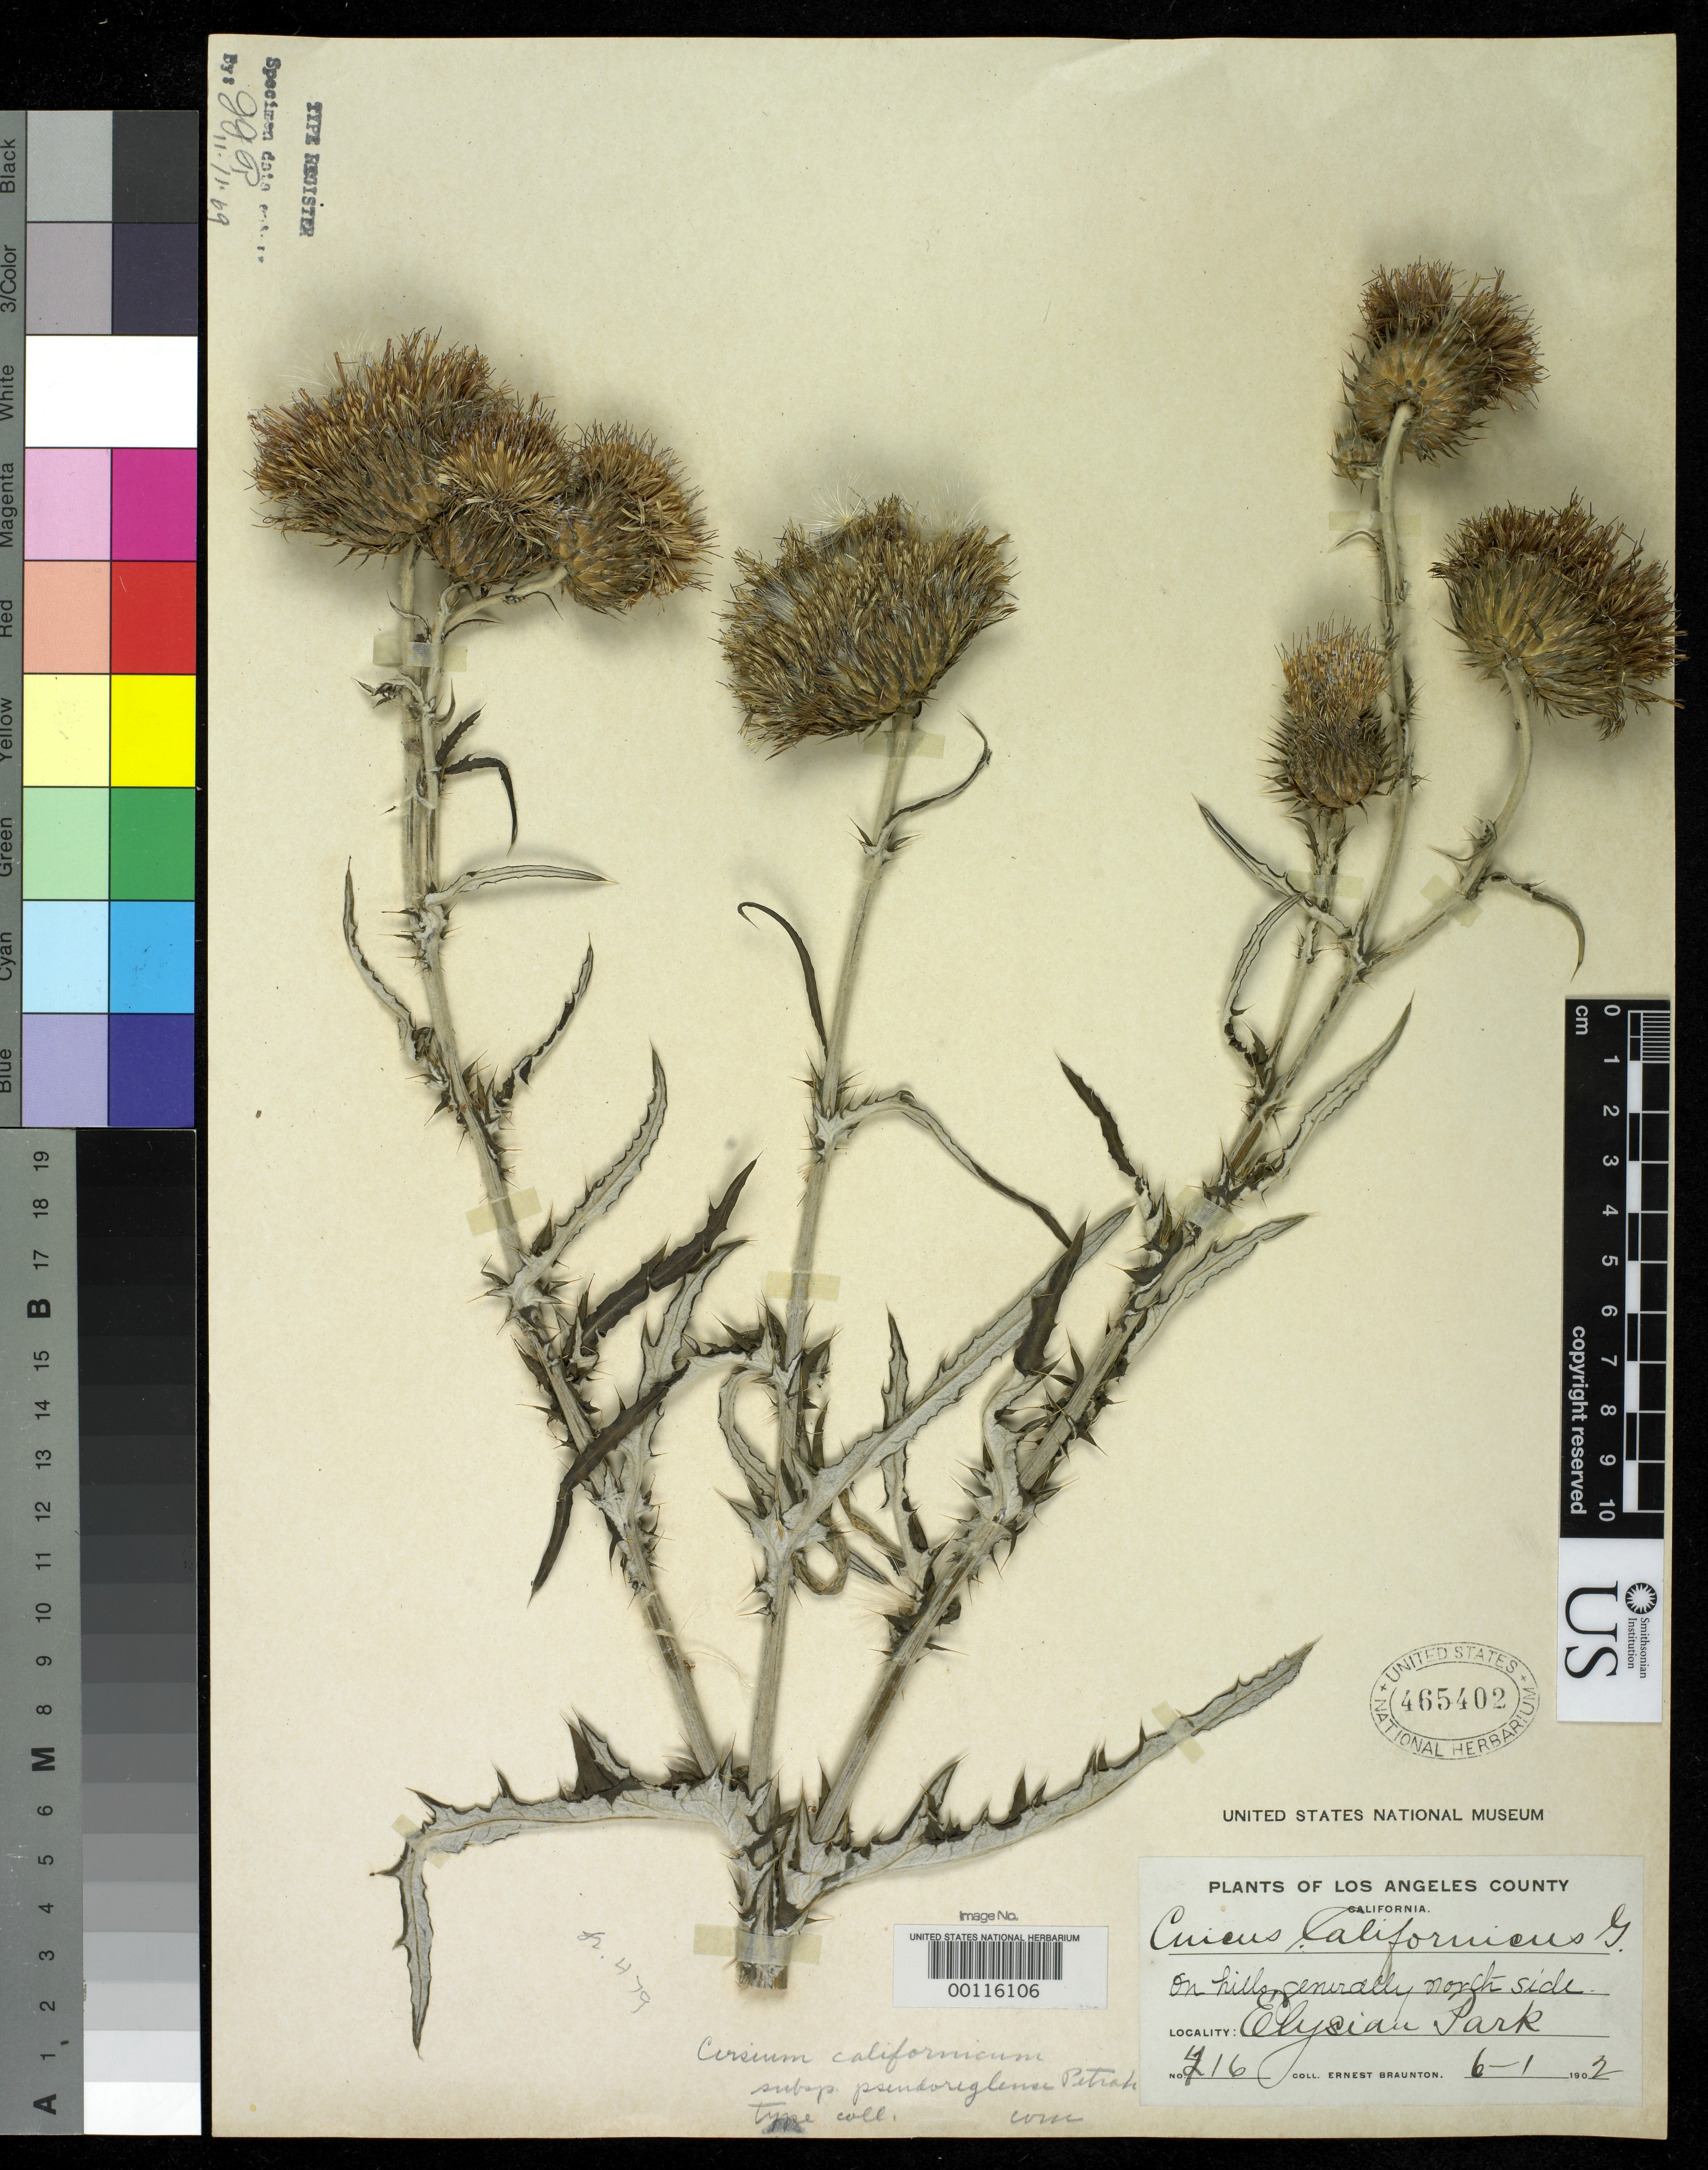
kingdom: Plantae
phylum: Tracheophyta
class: Magnoliopsida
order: Asterales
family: Asteraceae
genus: Cirsium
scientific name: Cirsium californicum subsp. pseudoreglense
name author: Petr.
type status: Type Collection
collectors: E. Braunton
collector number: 416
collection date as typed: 01 Jun 1902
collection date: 1902-06-01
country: United States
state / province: California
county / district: Los Angeles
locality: Elyssan Park.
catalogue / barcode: US 465402